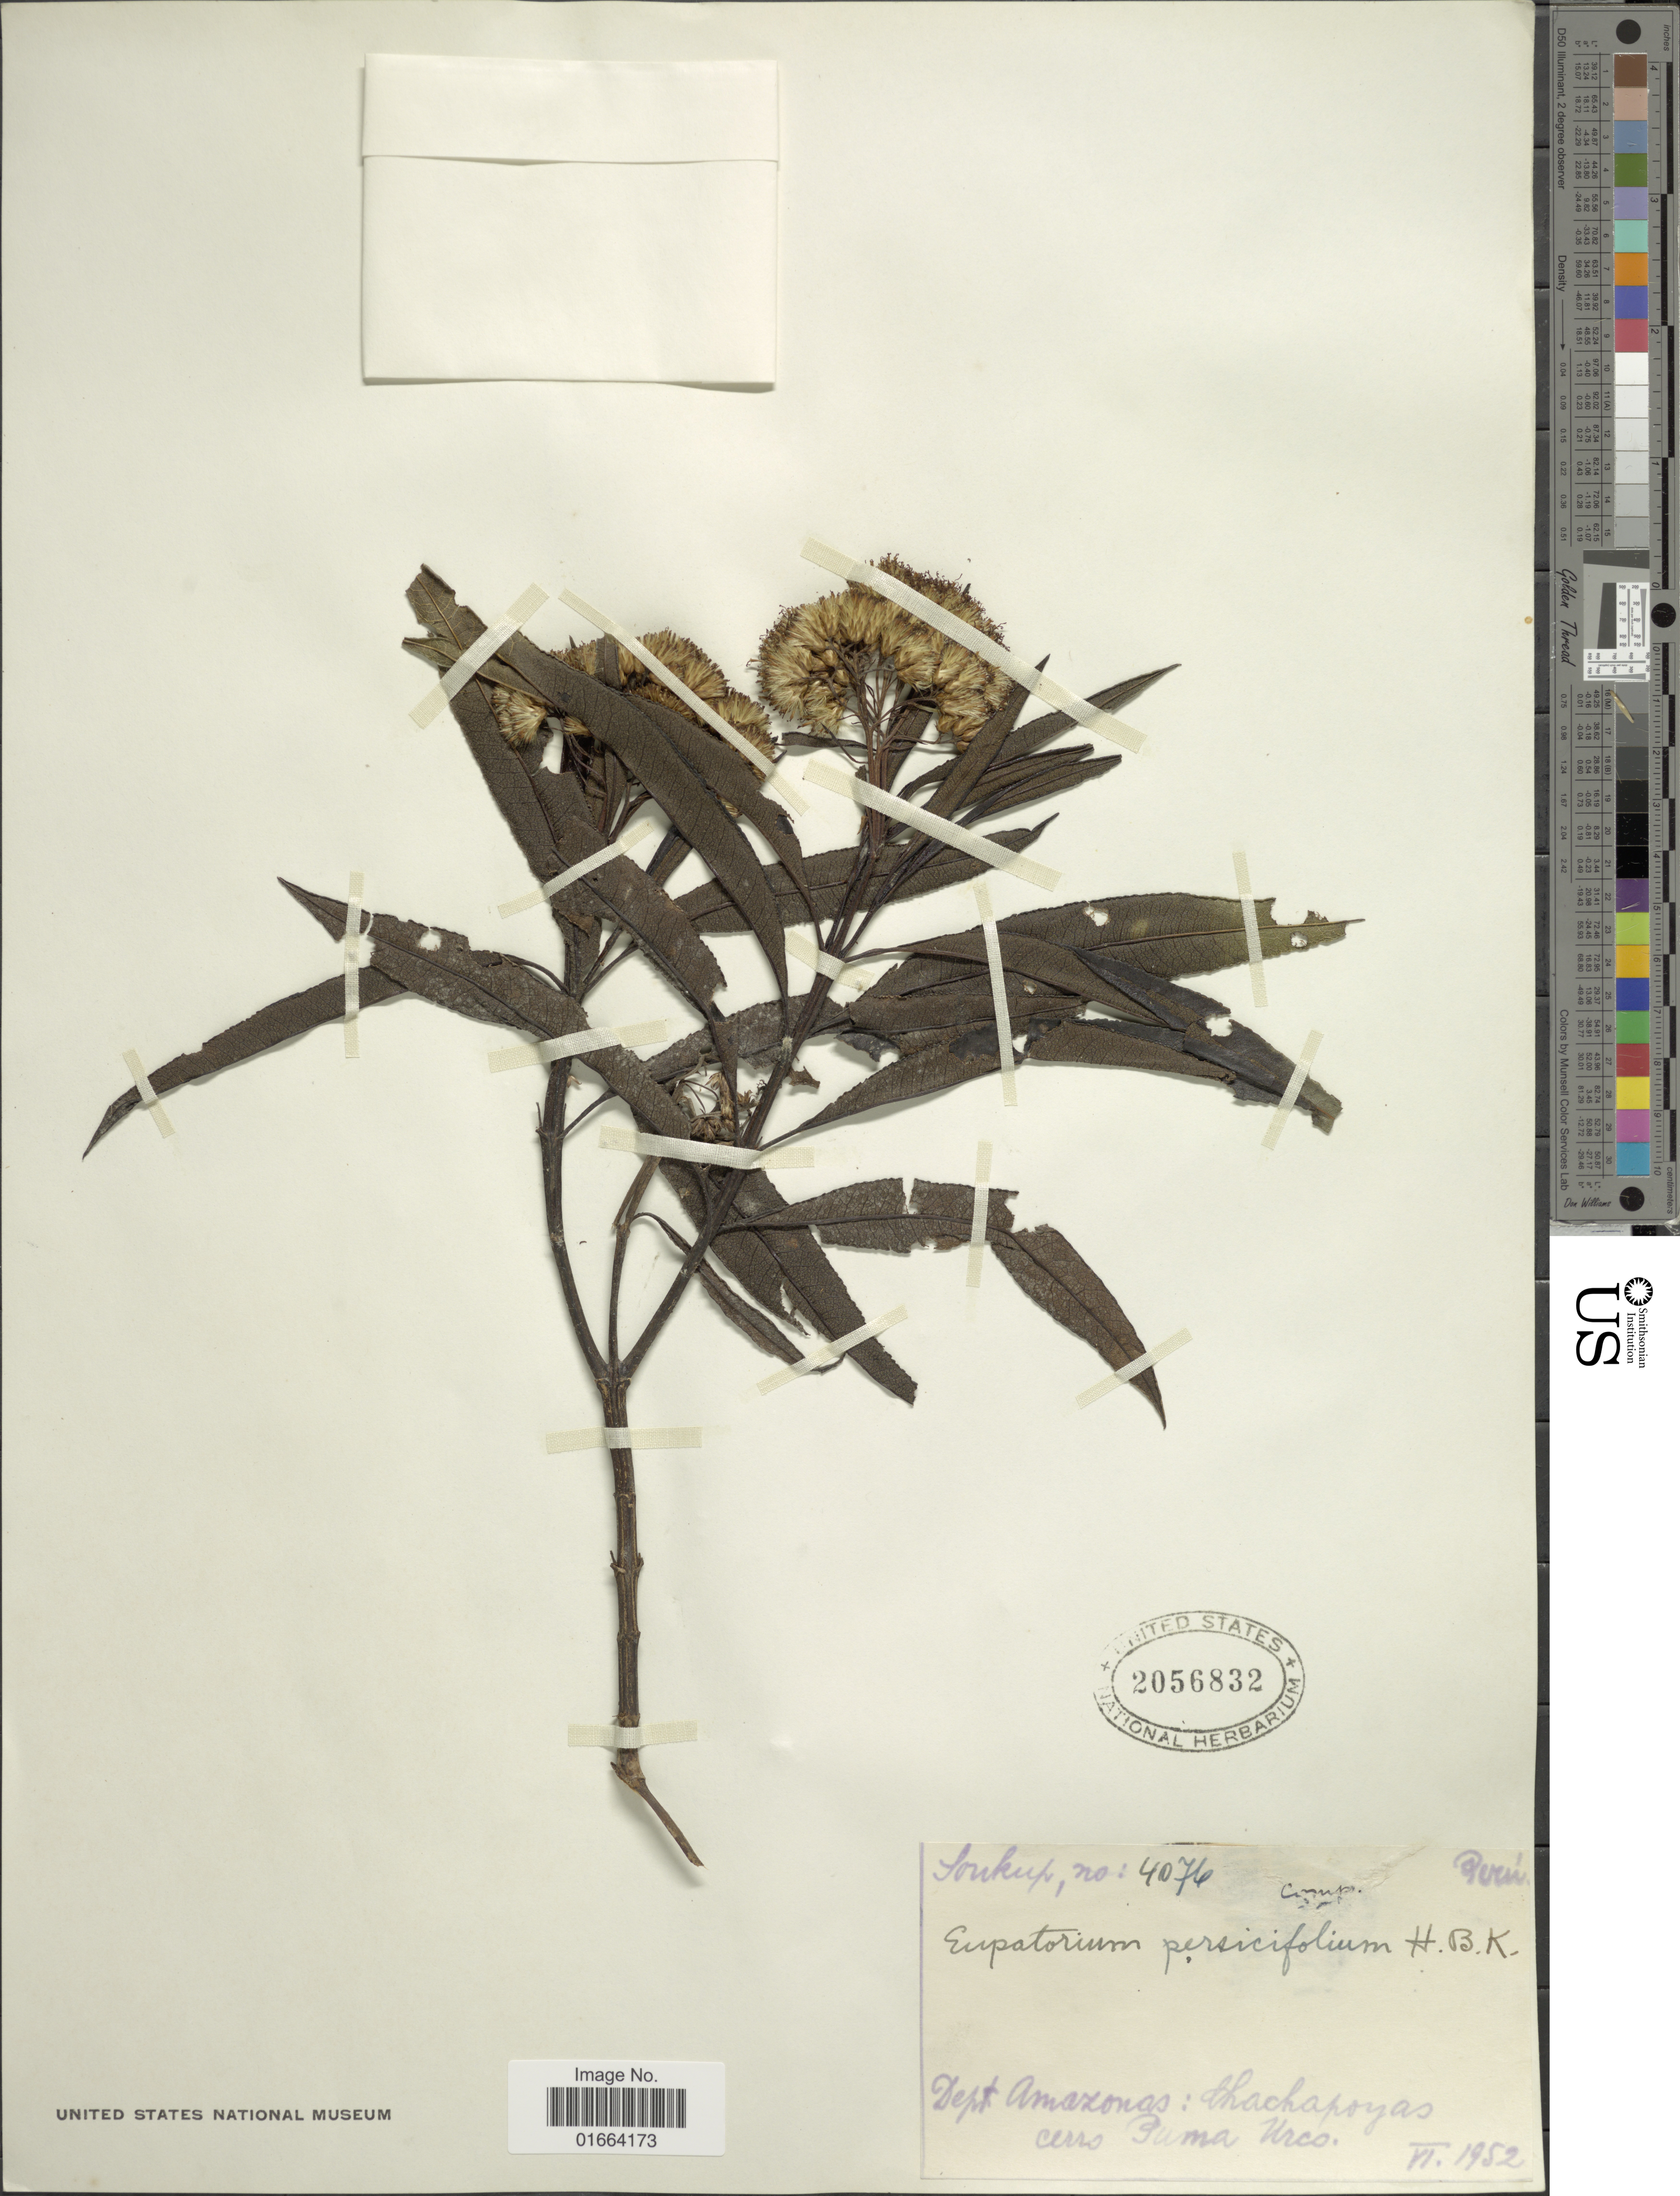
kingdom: Plantae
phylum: Tracheophyta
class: Magnoliopsida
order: Asterales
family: Asteraceae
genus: Aristeguietia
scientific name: Aristeguietia discolor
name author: (DC.) R.M. King & H. Rob.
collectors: J. Soukup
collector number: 4076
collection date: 1952-06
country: Peru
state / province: Amazonas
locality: Cerro Puma Urco, Chachapoyas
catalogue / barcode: US 2056832